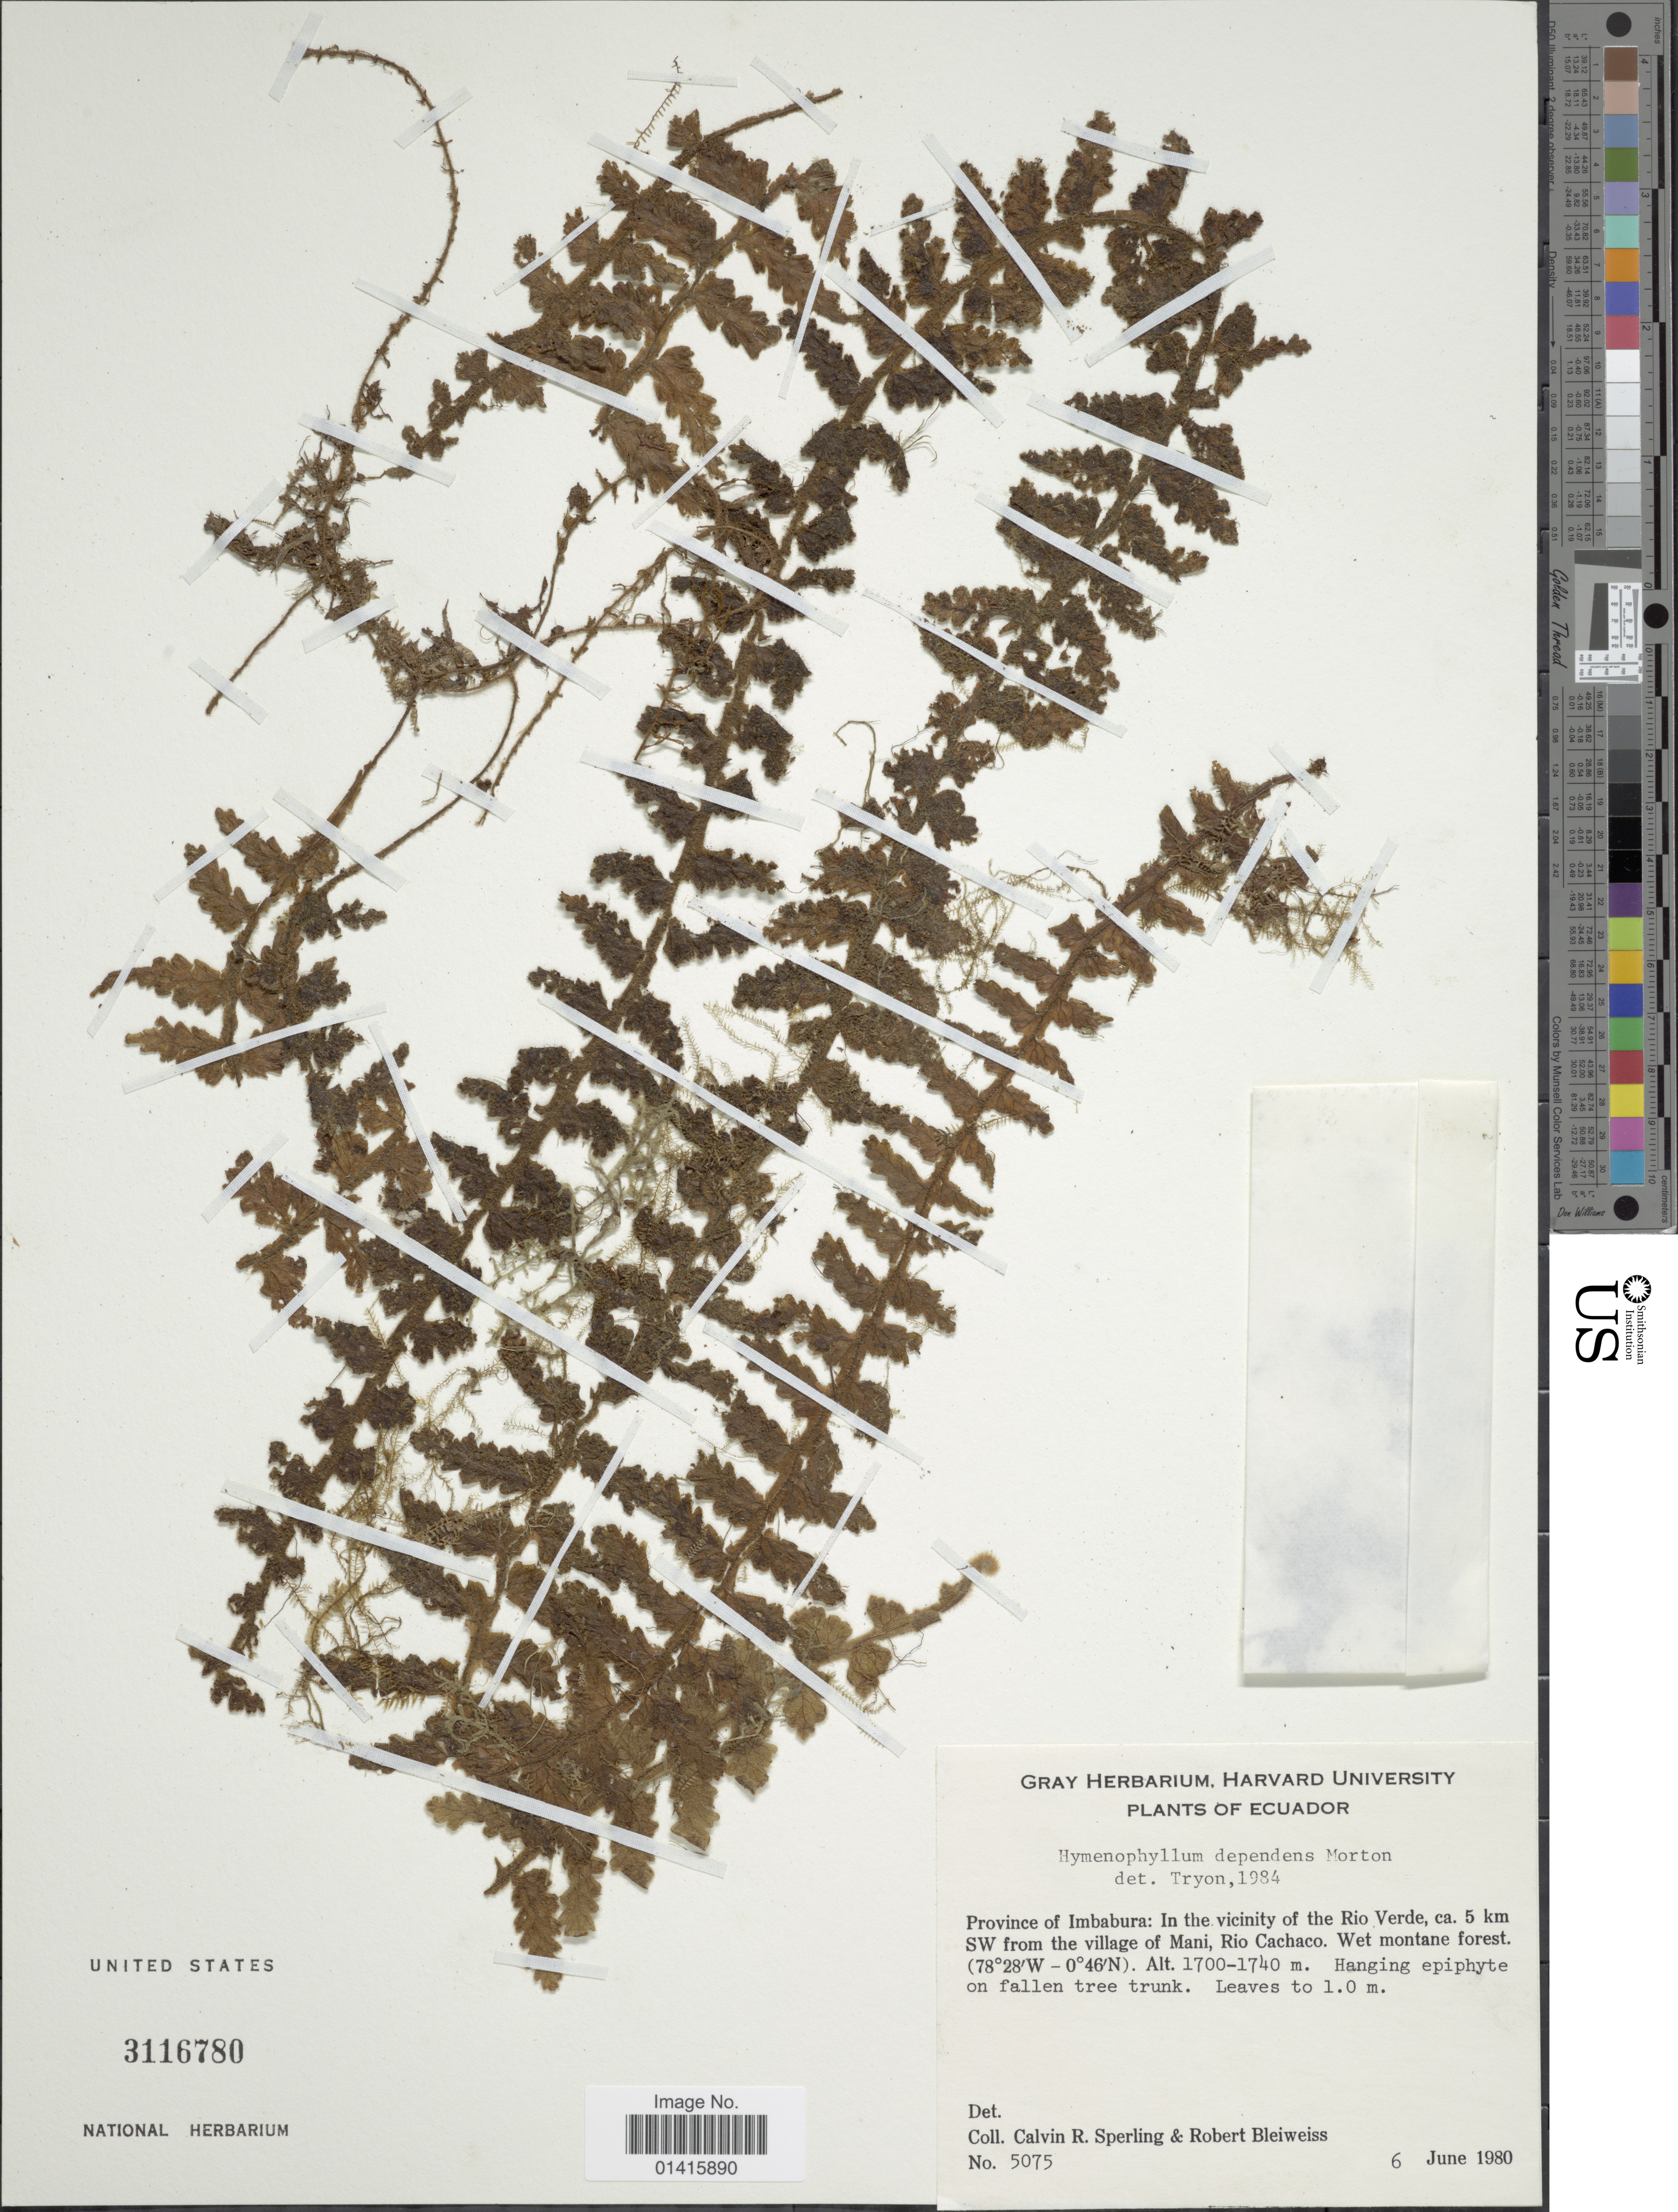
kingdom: Plantae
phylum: Tracheophyta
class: Polypodiopsida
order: Hymenophyllales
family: Hymenophyllaceae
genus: Hymenophyllum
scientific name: Hymenophyllum dependens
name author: C.V. Morton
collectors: C. R. Sperling & R. Bleiweiss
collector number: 5075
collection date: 1980-06-06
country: Ecuador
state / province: Imbabura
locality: Province of Imbabura: in the vicinity of the Rio Verde, ca. 5km SW from the village of Mani, Rio Cachaco, wet montane forest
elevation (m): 1700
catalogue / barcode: US 3116780